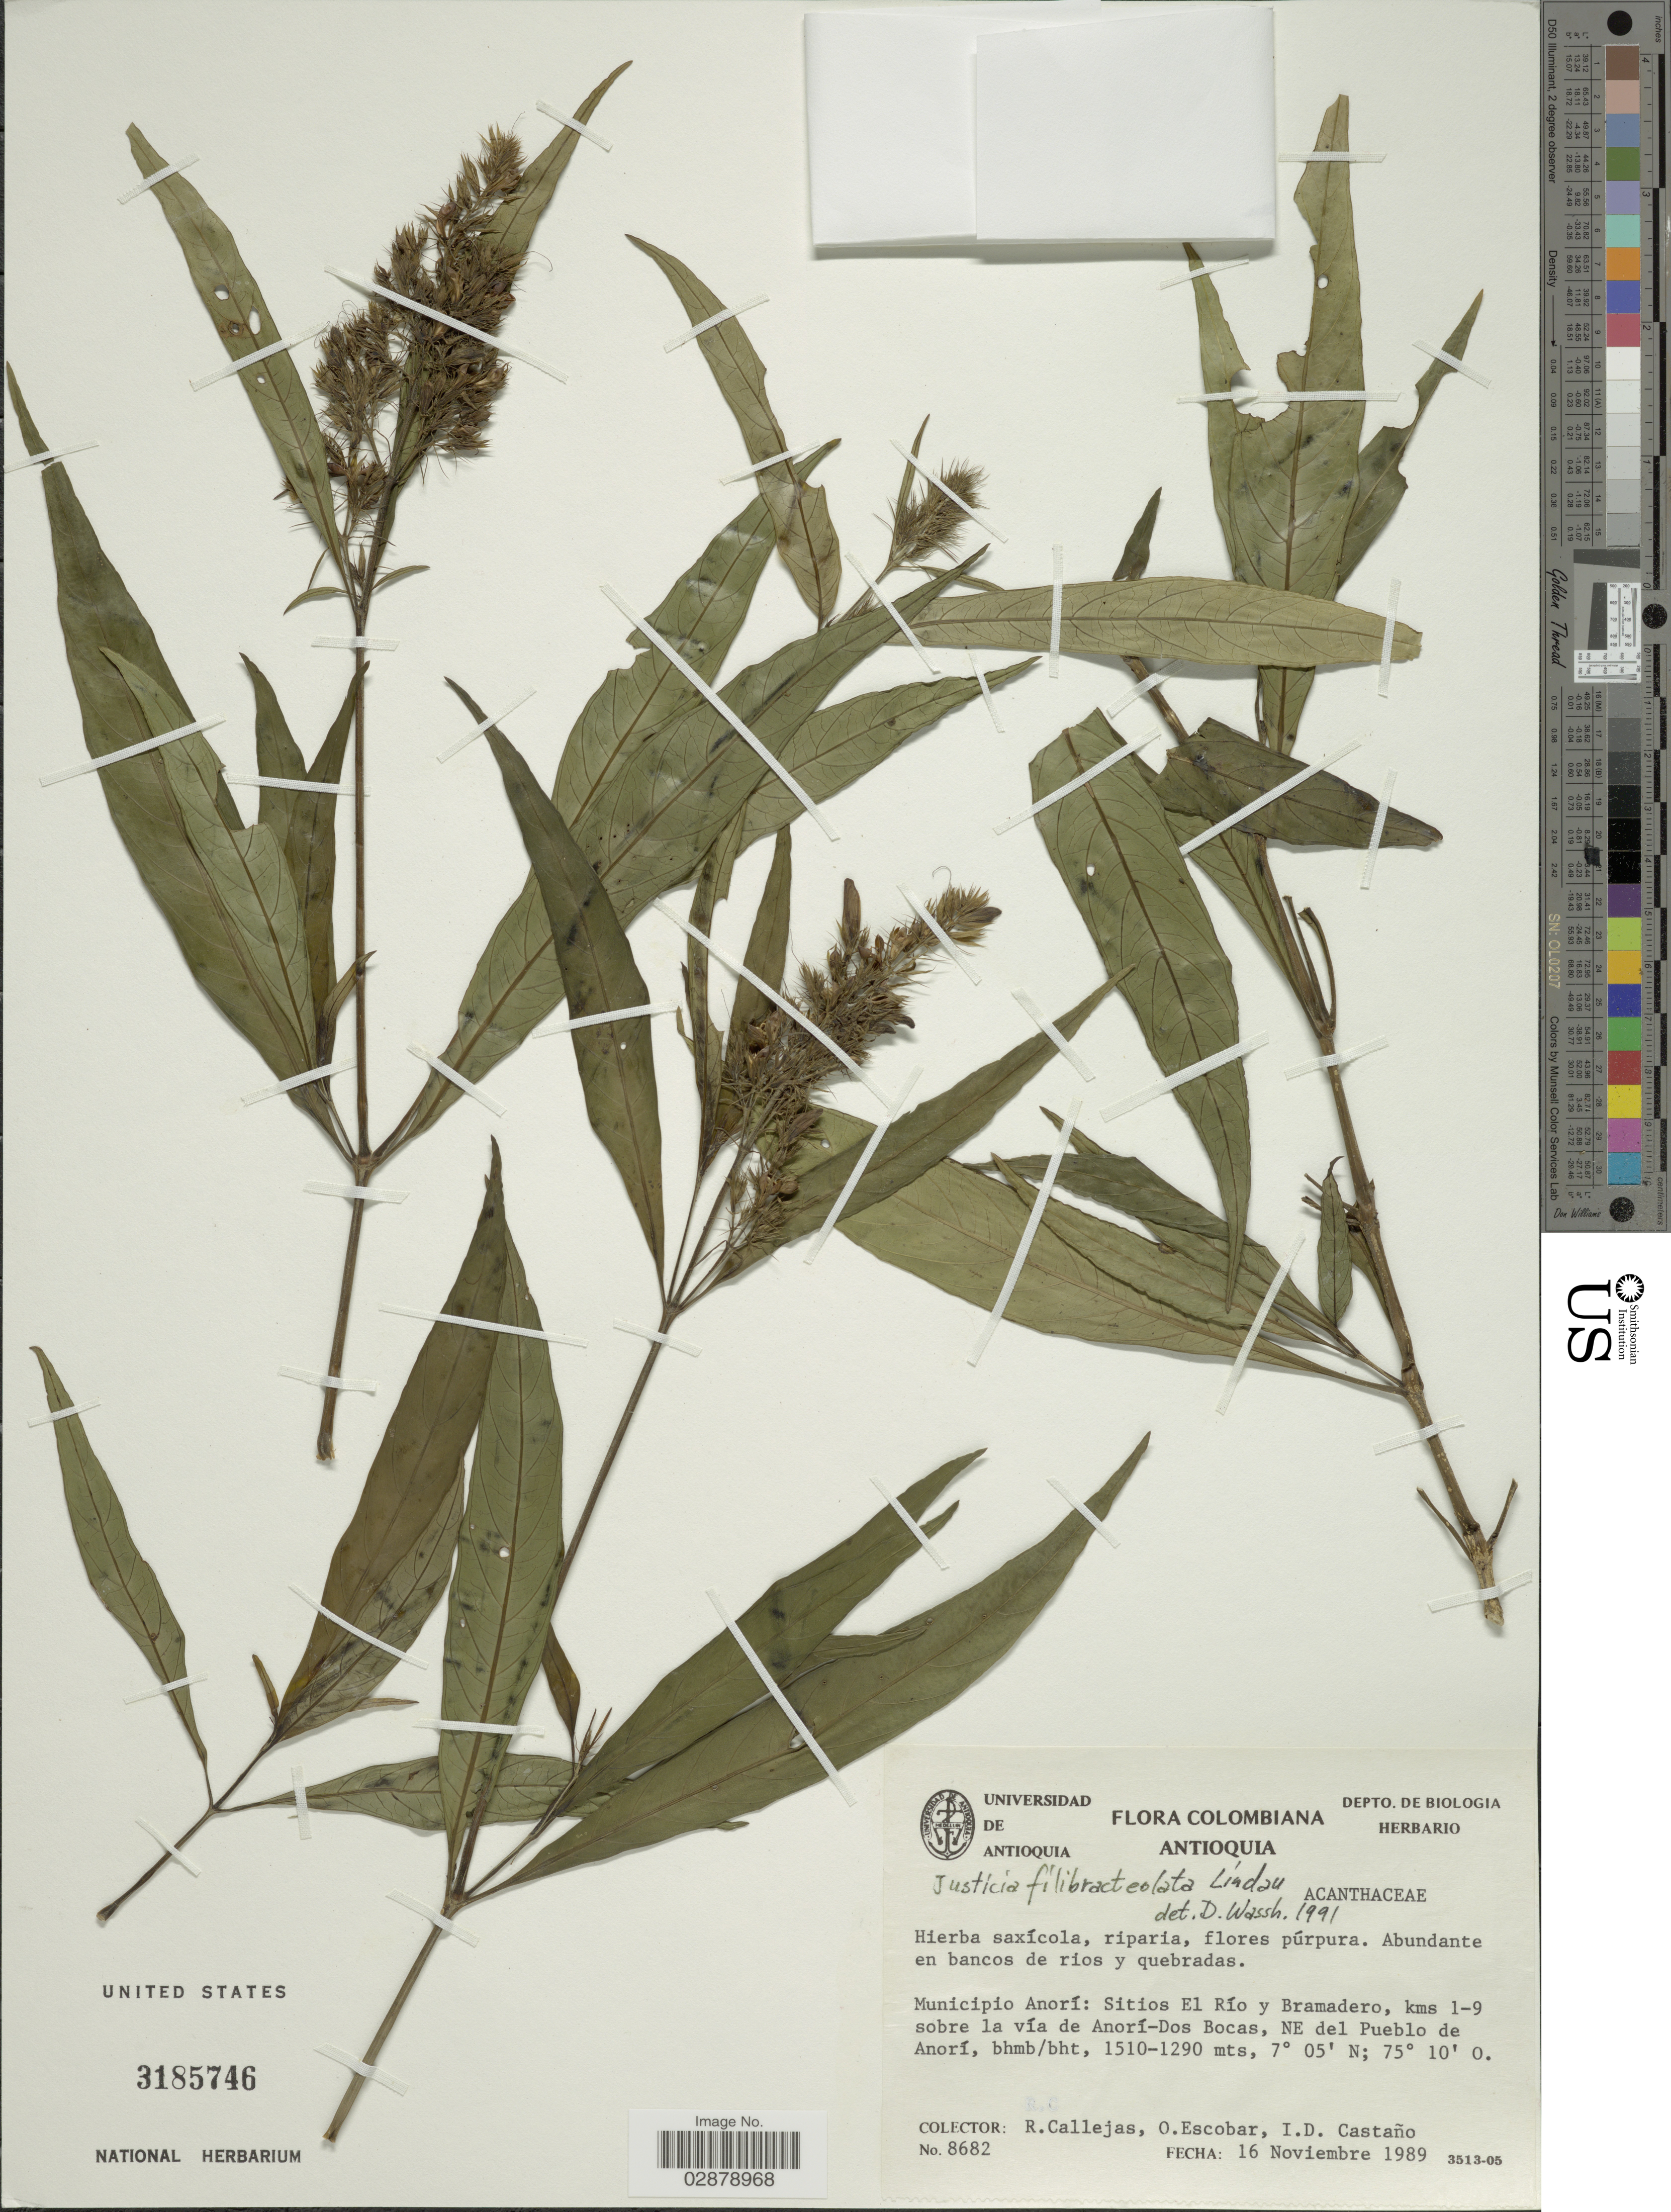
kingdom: Plantae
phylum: Tracheophyta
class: Magnoliopsida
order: Lamiales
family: Acanthaceae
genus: Justicia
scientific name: Justicia filibracteolata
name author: Lindau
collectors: R. Callejas, O. Escobar & I. Castaño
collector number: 8682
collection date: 1989-11-16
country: Colombia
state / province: Antioquia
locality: Municipio Anorí: Sitios El Río y Bramadero, kms 1-9 sobre la vía de Anorí-Dos Bocas, NE del Pueblo de Anorí.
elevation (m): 1290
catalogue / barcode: US 3185746